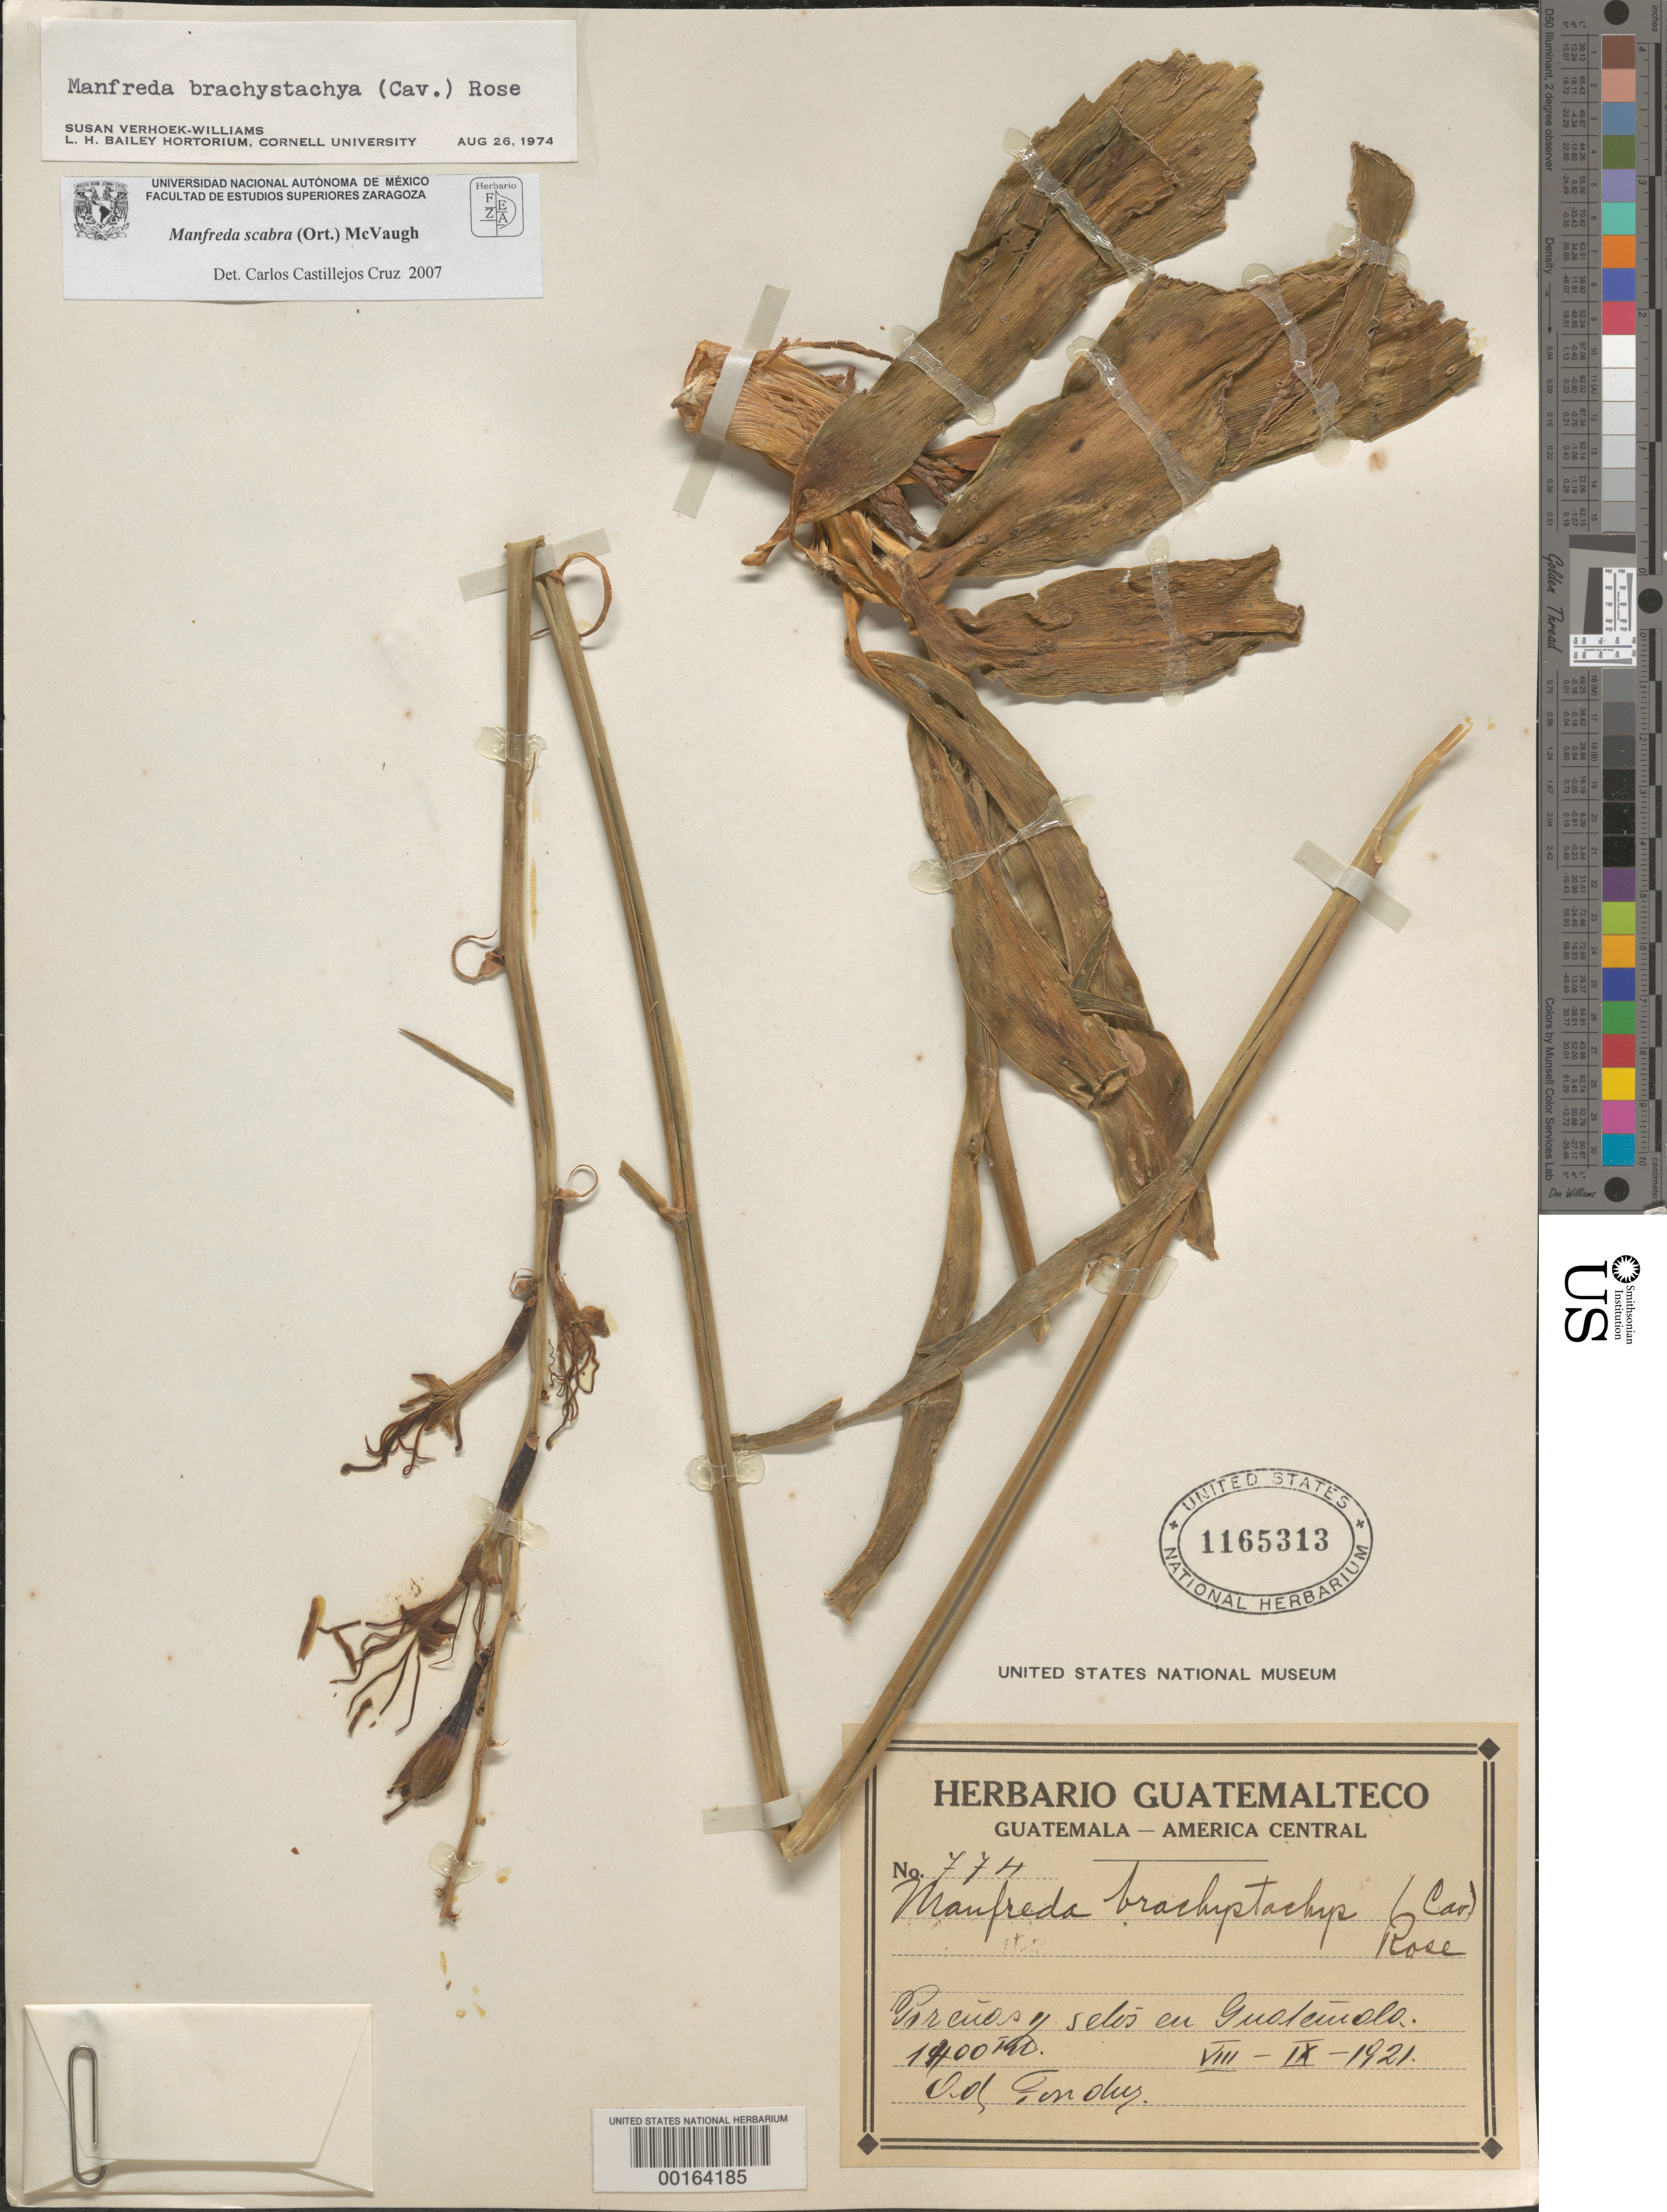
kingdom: Plantae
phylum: Tracheophyta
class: Liliopsida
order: Asparagales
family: Asparagaceae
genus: Manfreda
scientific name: Manfreda scabra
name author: (Ortega) McVaugh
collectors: A. Tonduz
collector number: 774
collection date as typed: Aug 1921 to -- Sep 1921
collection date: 1921-08/1921-09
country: Guatemala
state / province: Guatemala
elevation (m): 1400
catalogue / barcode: US 1165313